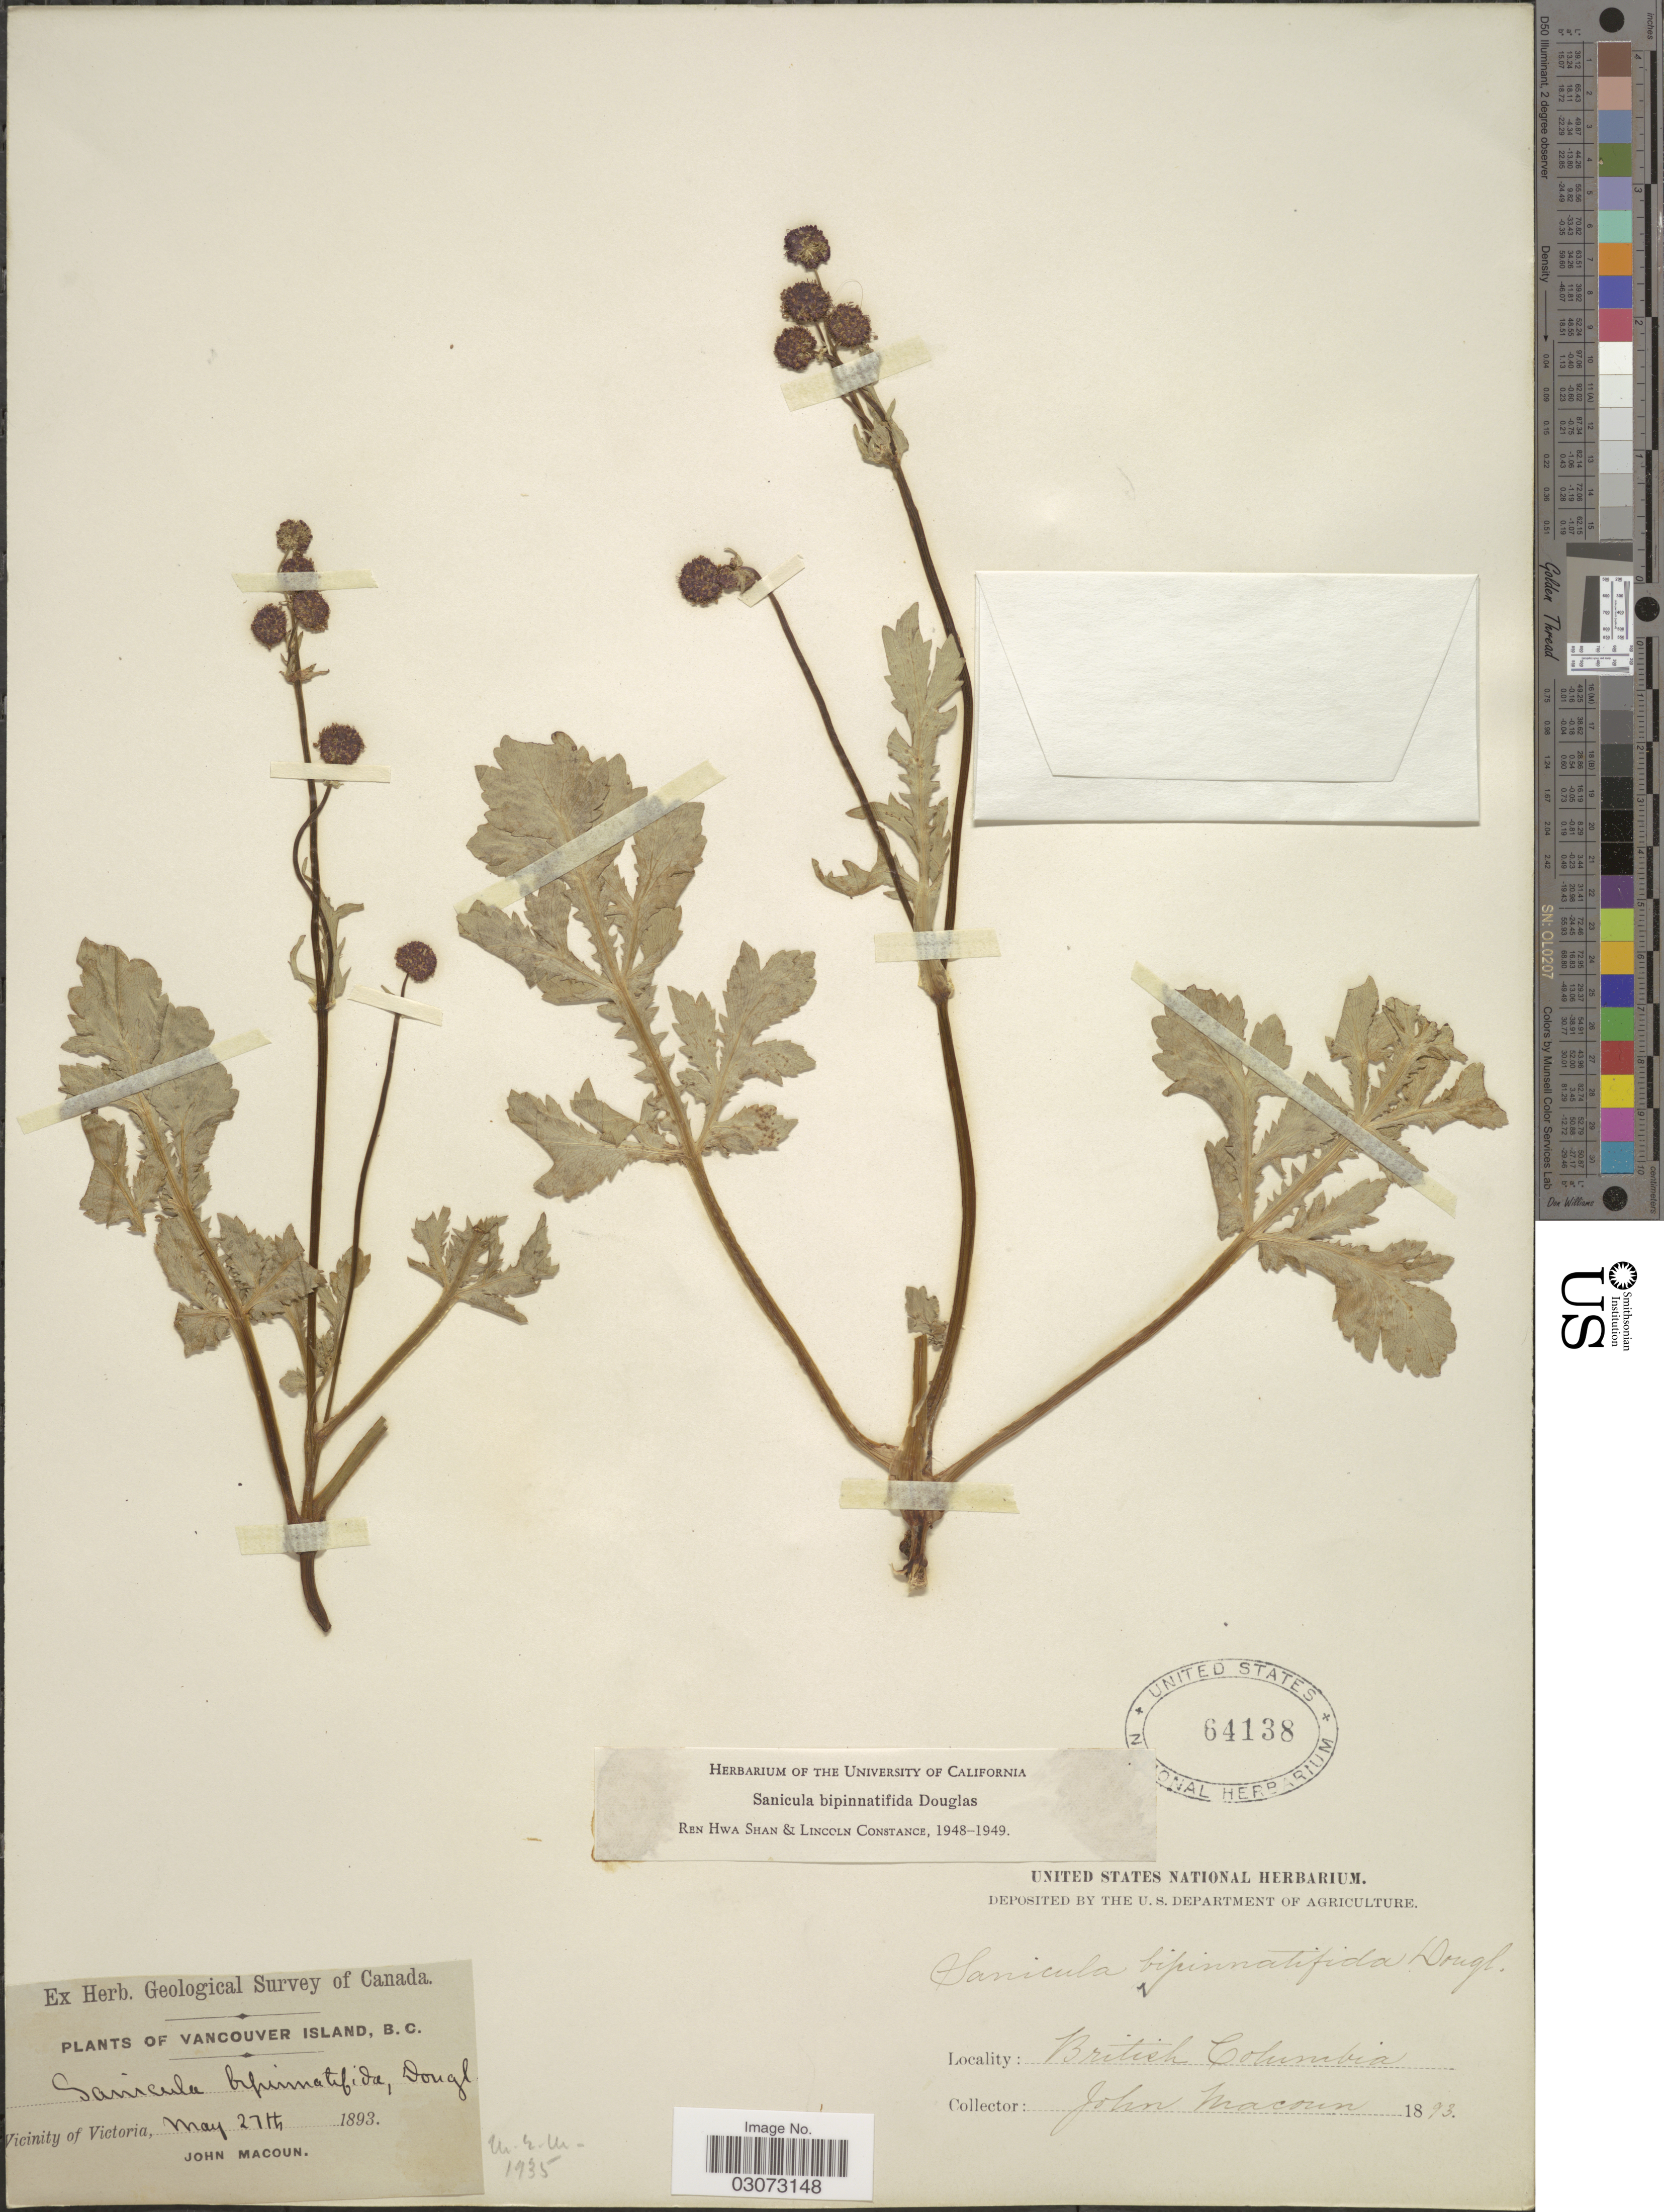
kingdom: Plantae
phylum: Tracheophyta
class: Magnoliopsida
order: Apiales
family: Apiaceae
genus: Sanicula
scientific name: Sanicula bipinnatifida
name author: Douglas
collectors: J. Macoun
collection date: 1893-05-27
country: Canada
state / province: British Columbia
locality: Vancouver Island, B. C. Vicinity of Victoria.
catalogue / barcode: US 64138